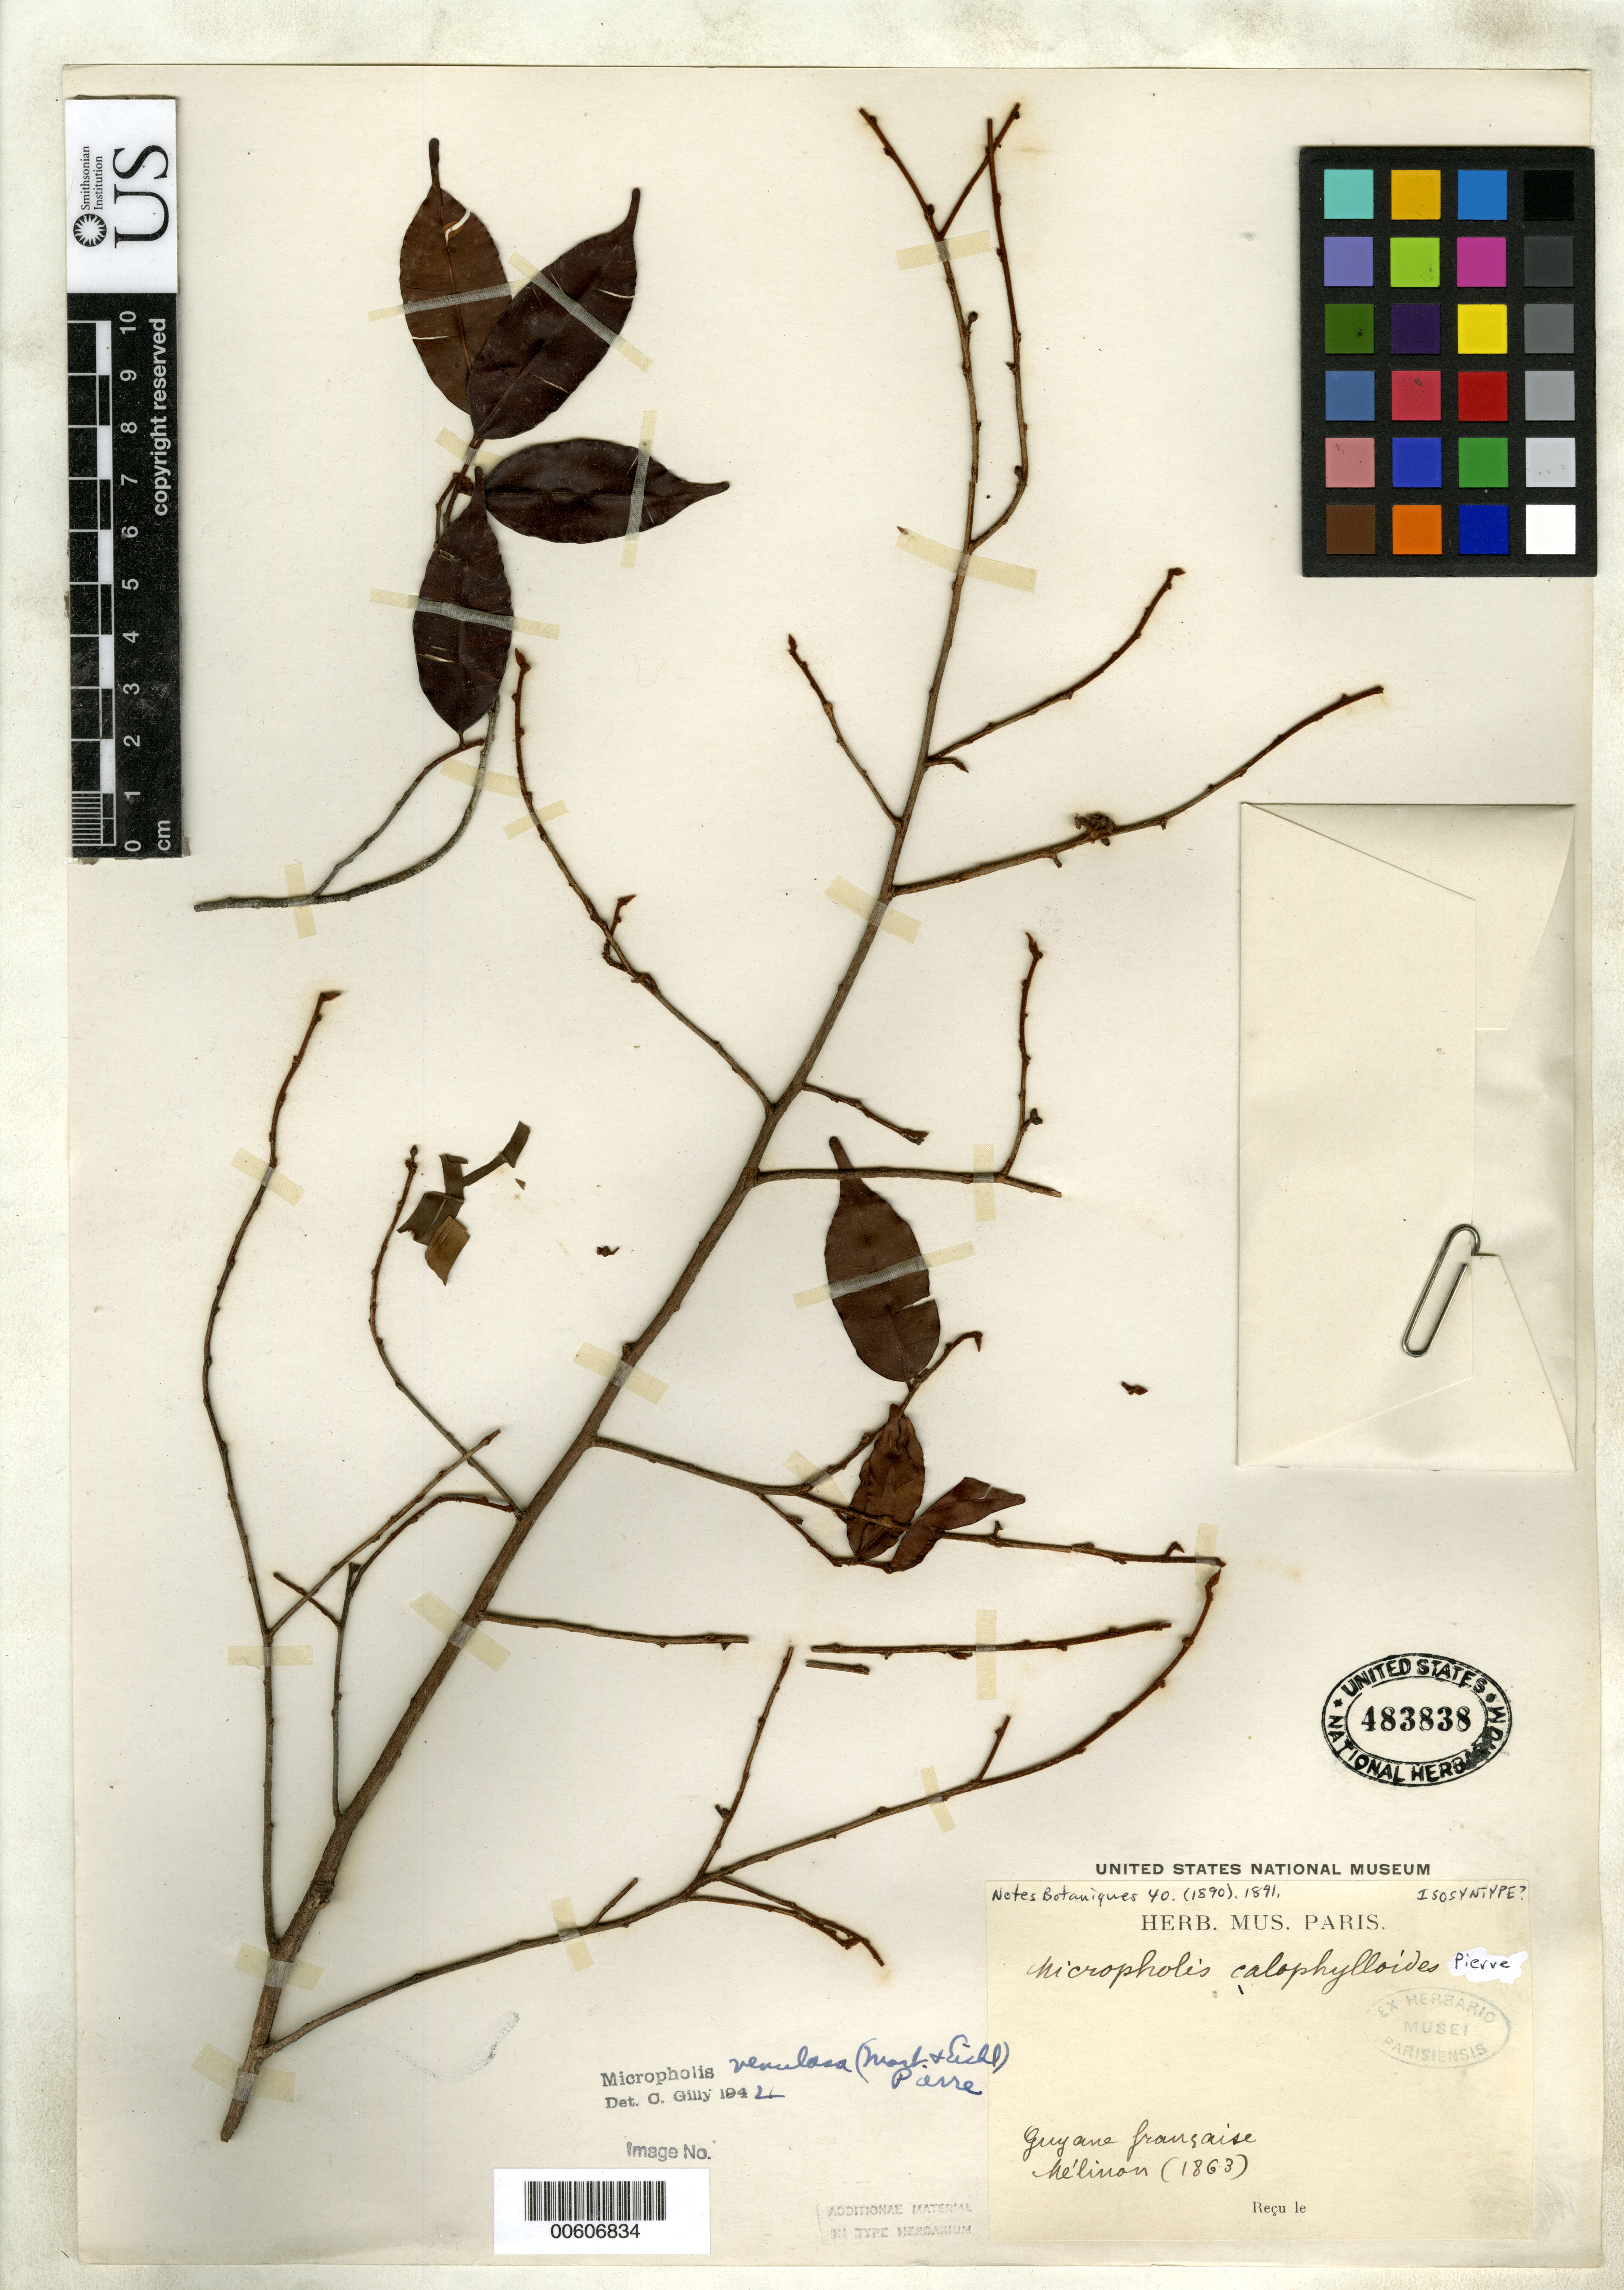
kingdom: Plantae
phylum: Tracheophyta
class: Magnoliopsida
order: Ericales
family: Sapotaceae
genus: Micropholis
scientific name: Micropholis calophylloides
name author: Pierre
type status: Possible Type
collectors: M. Melinon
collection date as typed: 1863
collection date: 1863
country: French Guiana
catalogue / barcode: US 483838